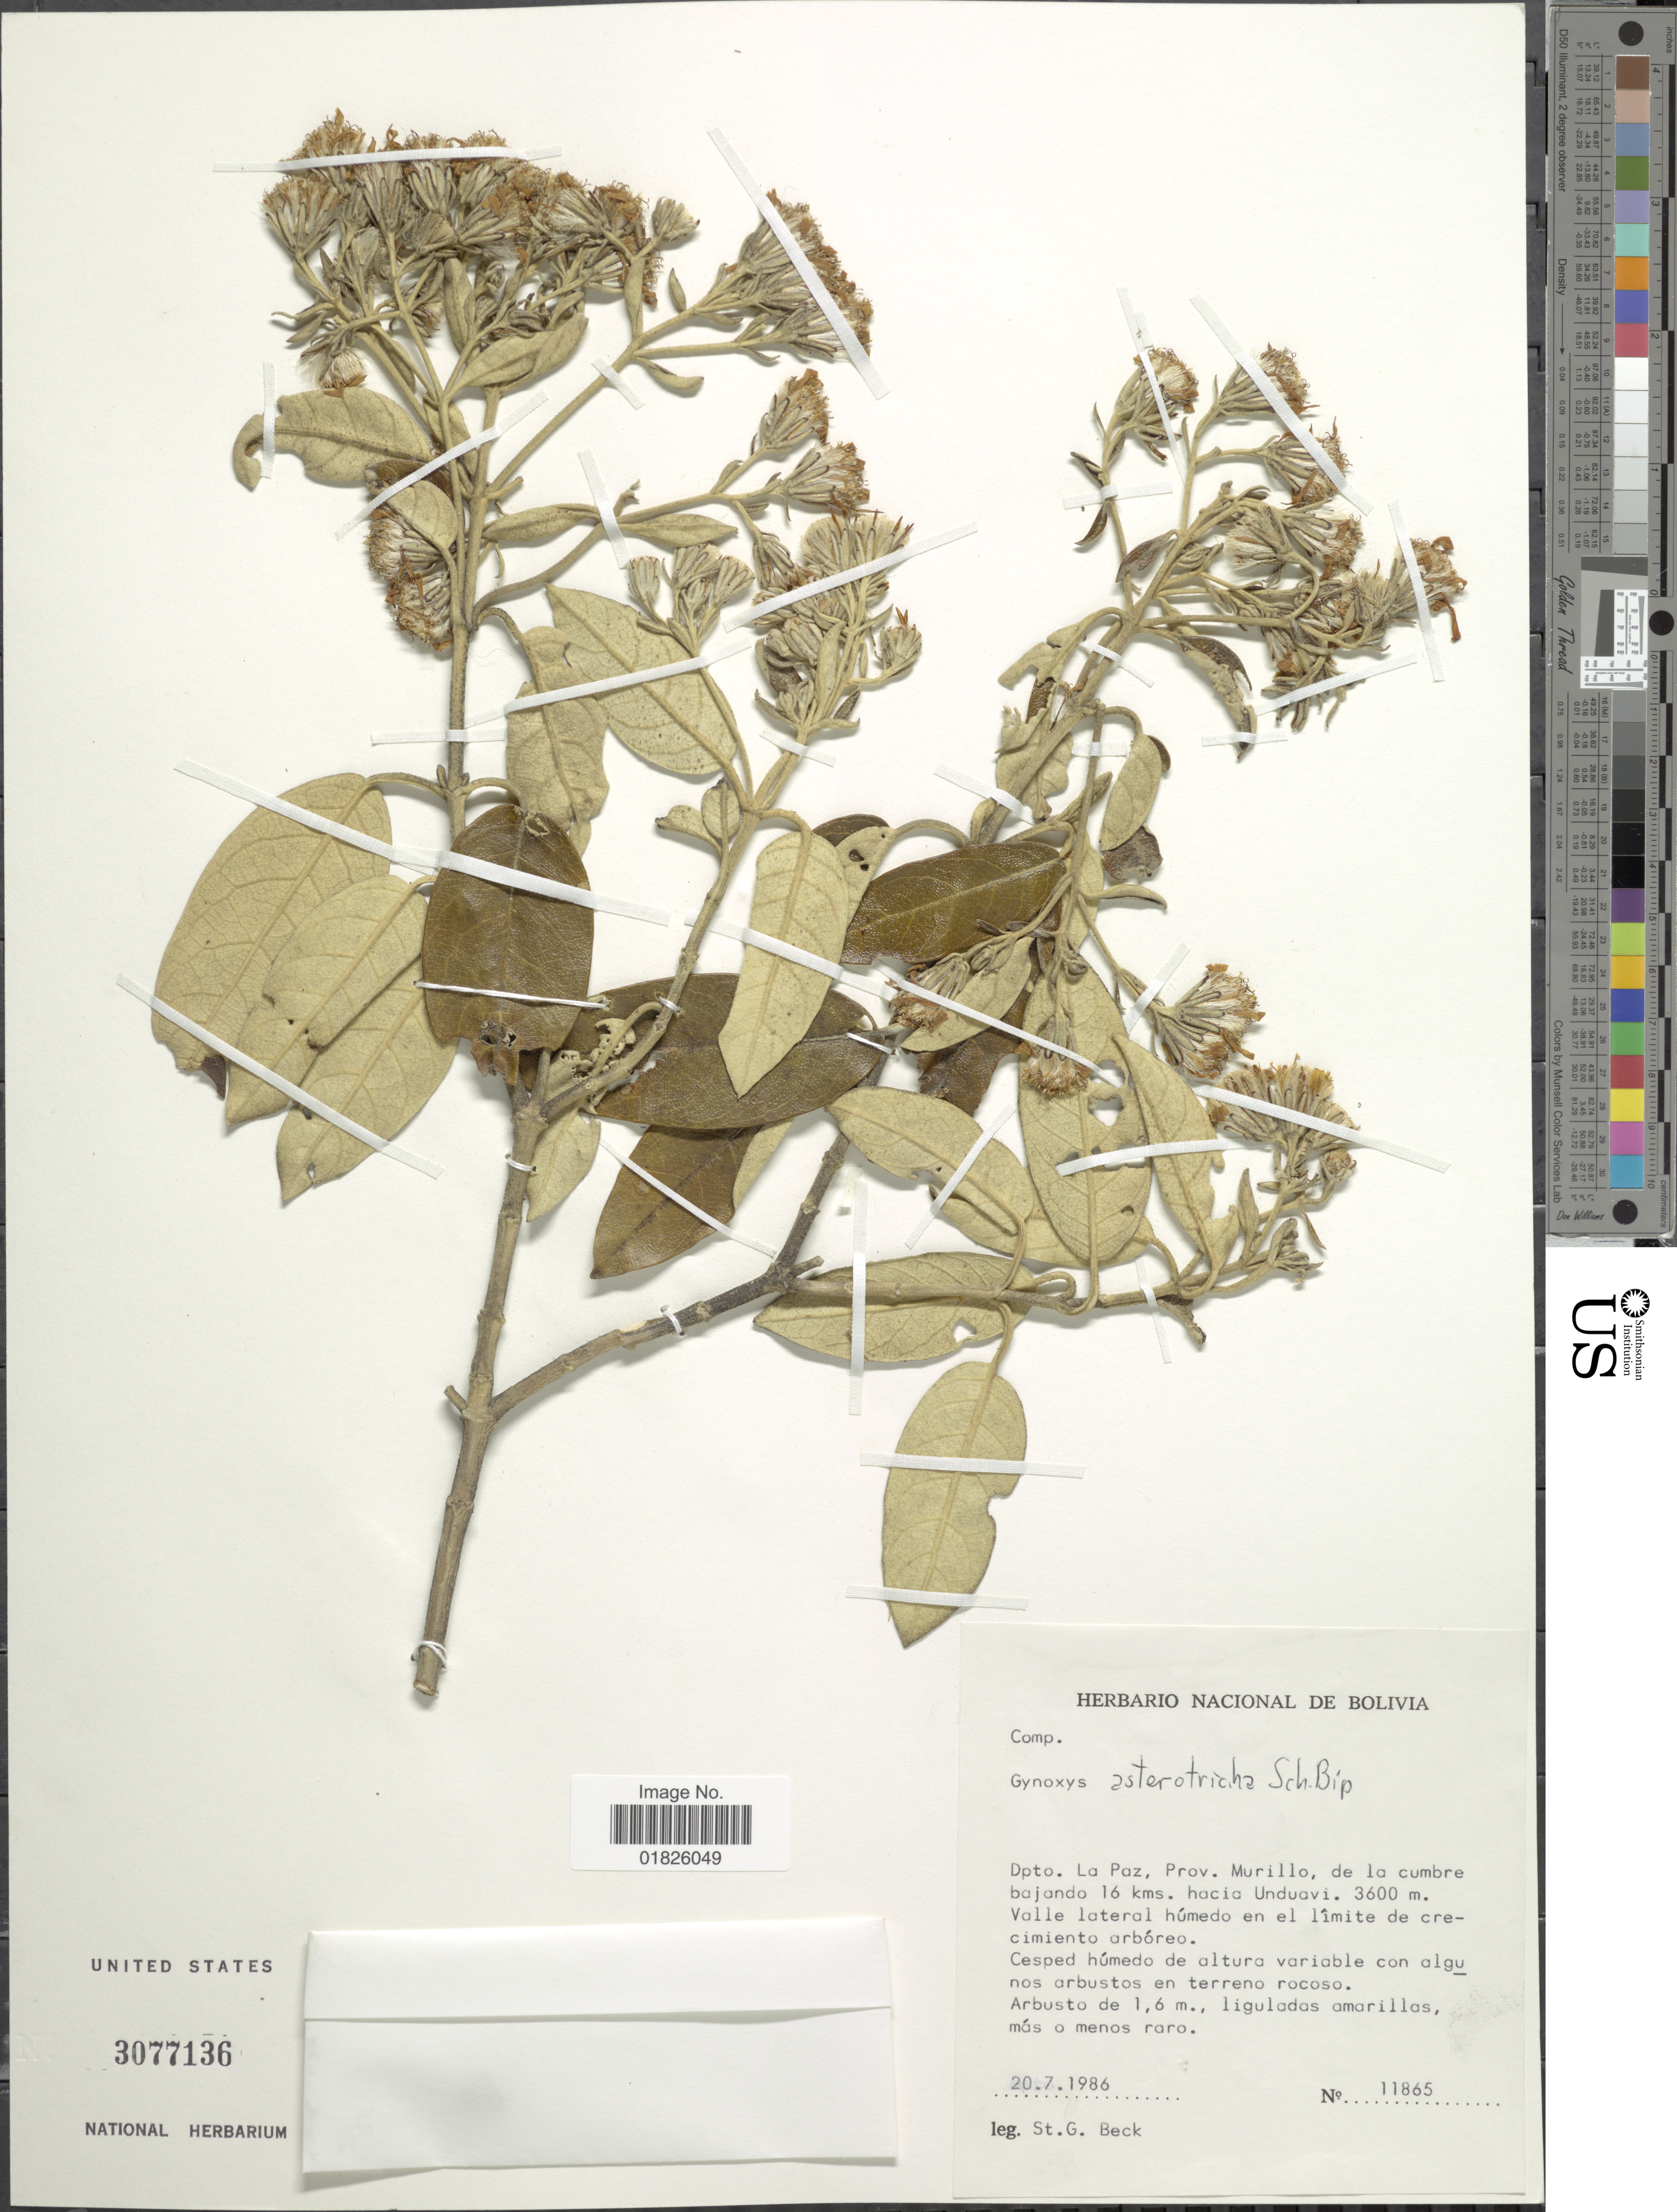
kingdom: Plantae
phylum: Tracheophyta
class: Magnoliopsida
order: Asterales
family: Asteraceae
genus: Gynoxys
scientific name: Gynoxys asterotricha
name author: Sch. Bip.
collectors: S. G. Beck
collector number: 11865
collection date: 1986-07-20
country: Bolivia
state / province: La Paz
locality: Prov. Murillo, d ela cumbre bajando 16 kms. hacia Unduavi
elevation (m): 3600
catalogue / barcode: US 3077136